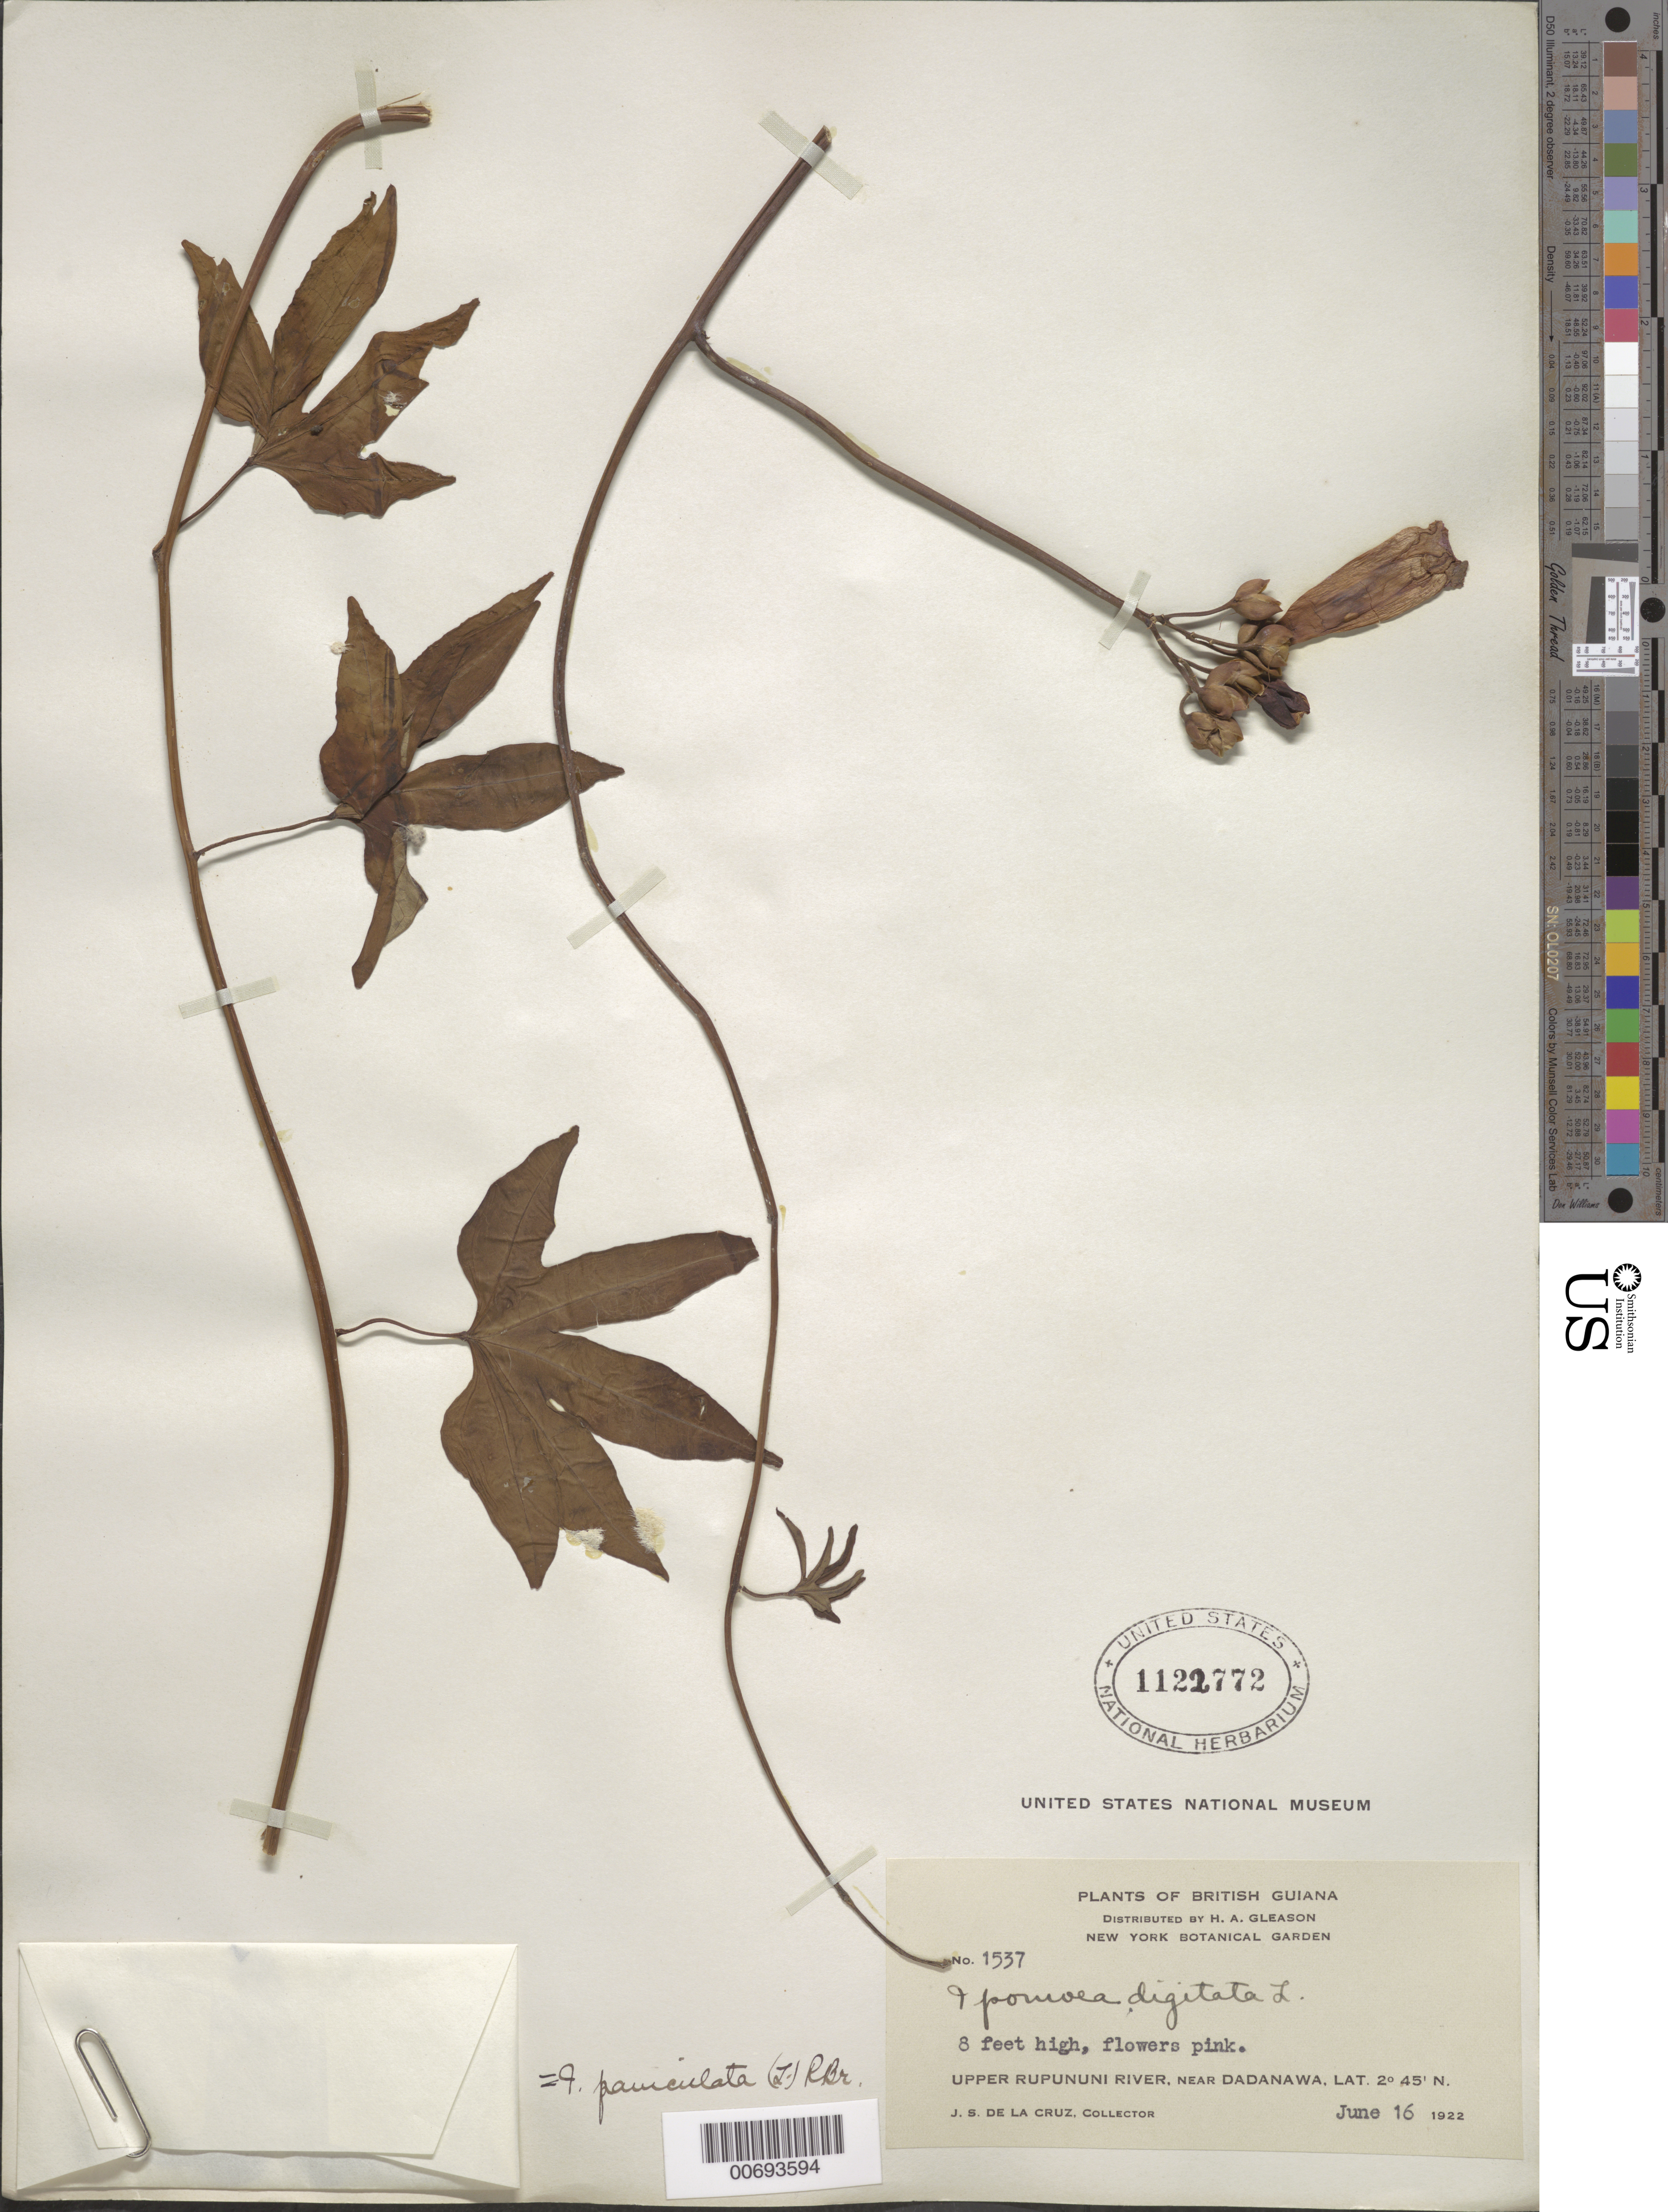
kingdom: Plantae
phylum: Tracheophyta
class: Magnoliopsida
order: Solanales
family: Convolvulaceae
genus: Ipomoea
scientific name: Ipomoea digitata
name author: L.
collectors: J. S. de la Cruz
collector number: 1537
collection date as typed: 16-Jun-22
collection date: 1922-06-16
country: Guyana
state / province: U. Takutu-U. Essequibo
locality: Dadanawa, vic., upper Rupununi R.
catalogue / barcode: US 1122772